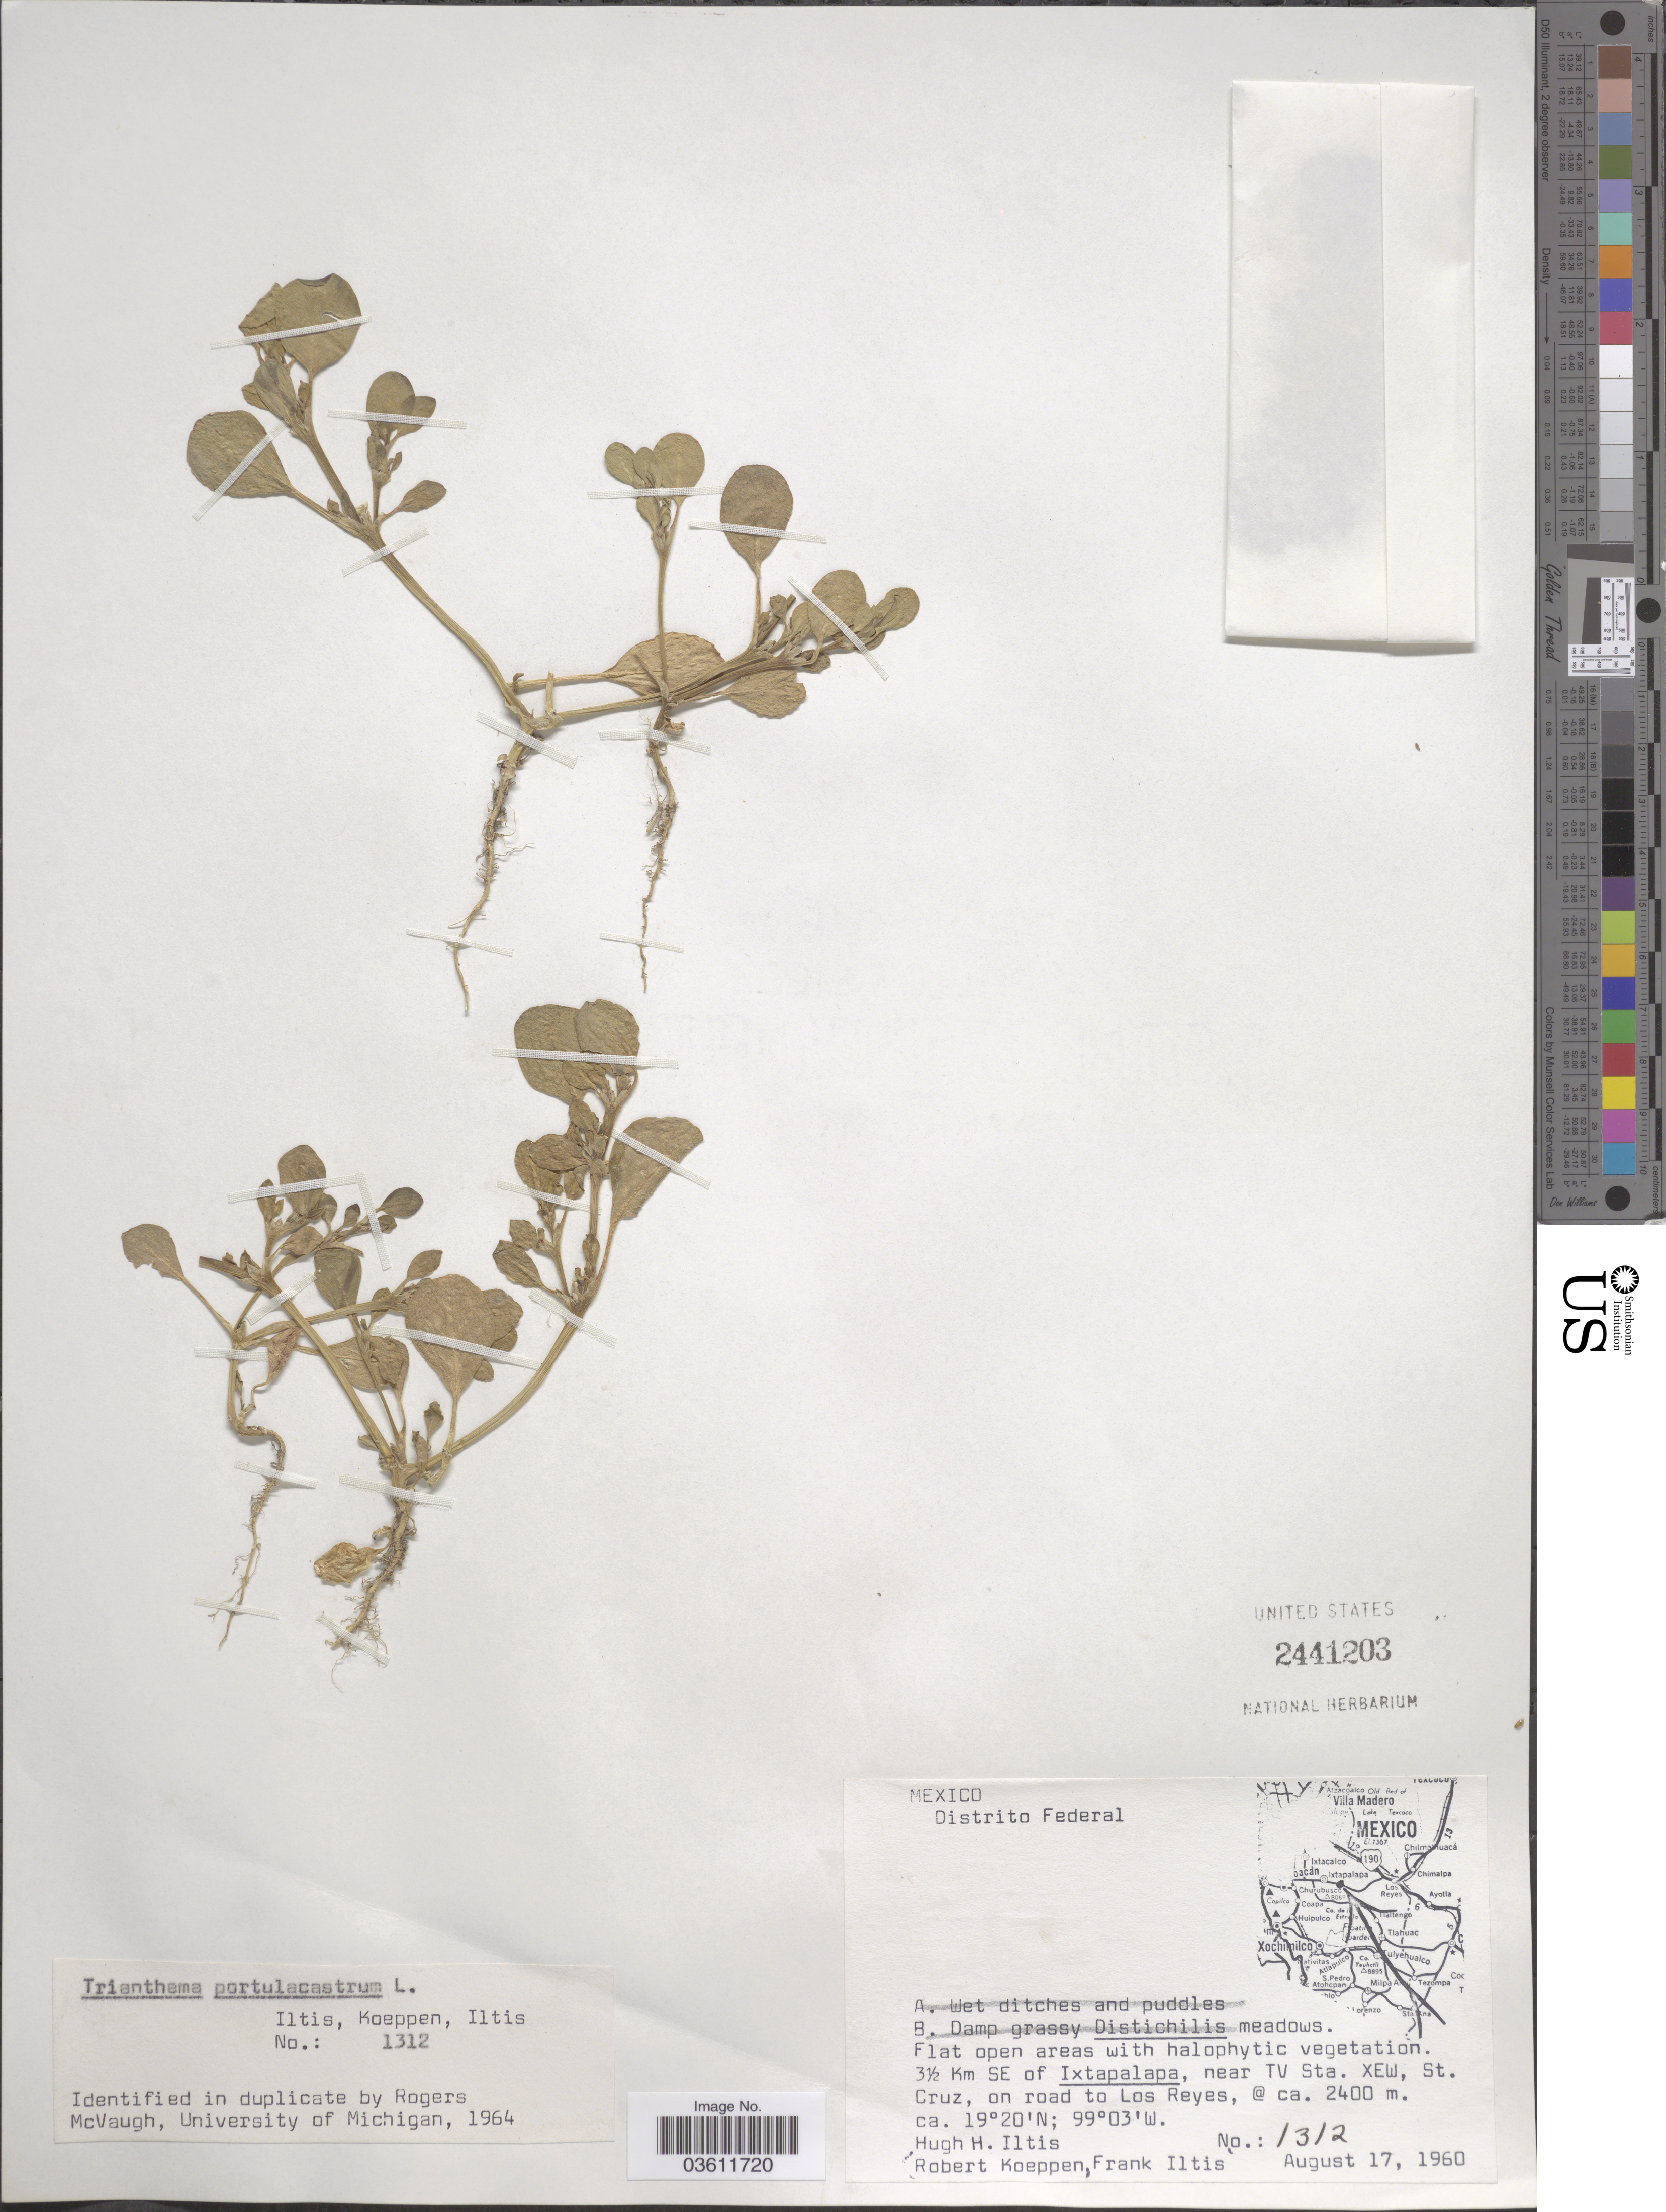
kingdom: Plantae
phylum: Tracheophyta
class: Magnoliopsida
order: Caryophyllales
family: Aizoaceae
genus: Trianthema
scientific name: Trianthema portulacastrum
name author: L.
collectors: H. H. Iltis, R. C. Koeppen & F. S. Iltis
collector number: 1312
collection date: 1960-08-17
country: Mexico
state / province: Distrito Federal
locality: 3½ K SE of Ixtapalapa, near TV Sta. XEW, St. Cruz, on road to Los Reyes.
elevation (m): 2400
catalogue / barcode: US 2441203